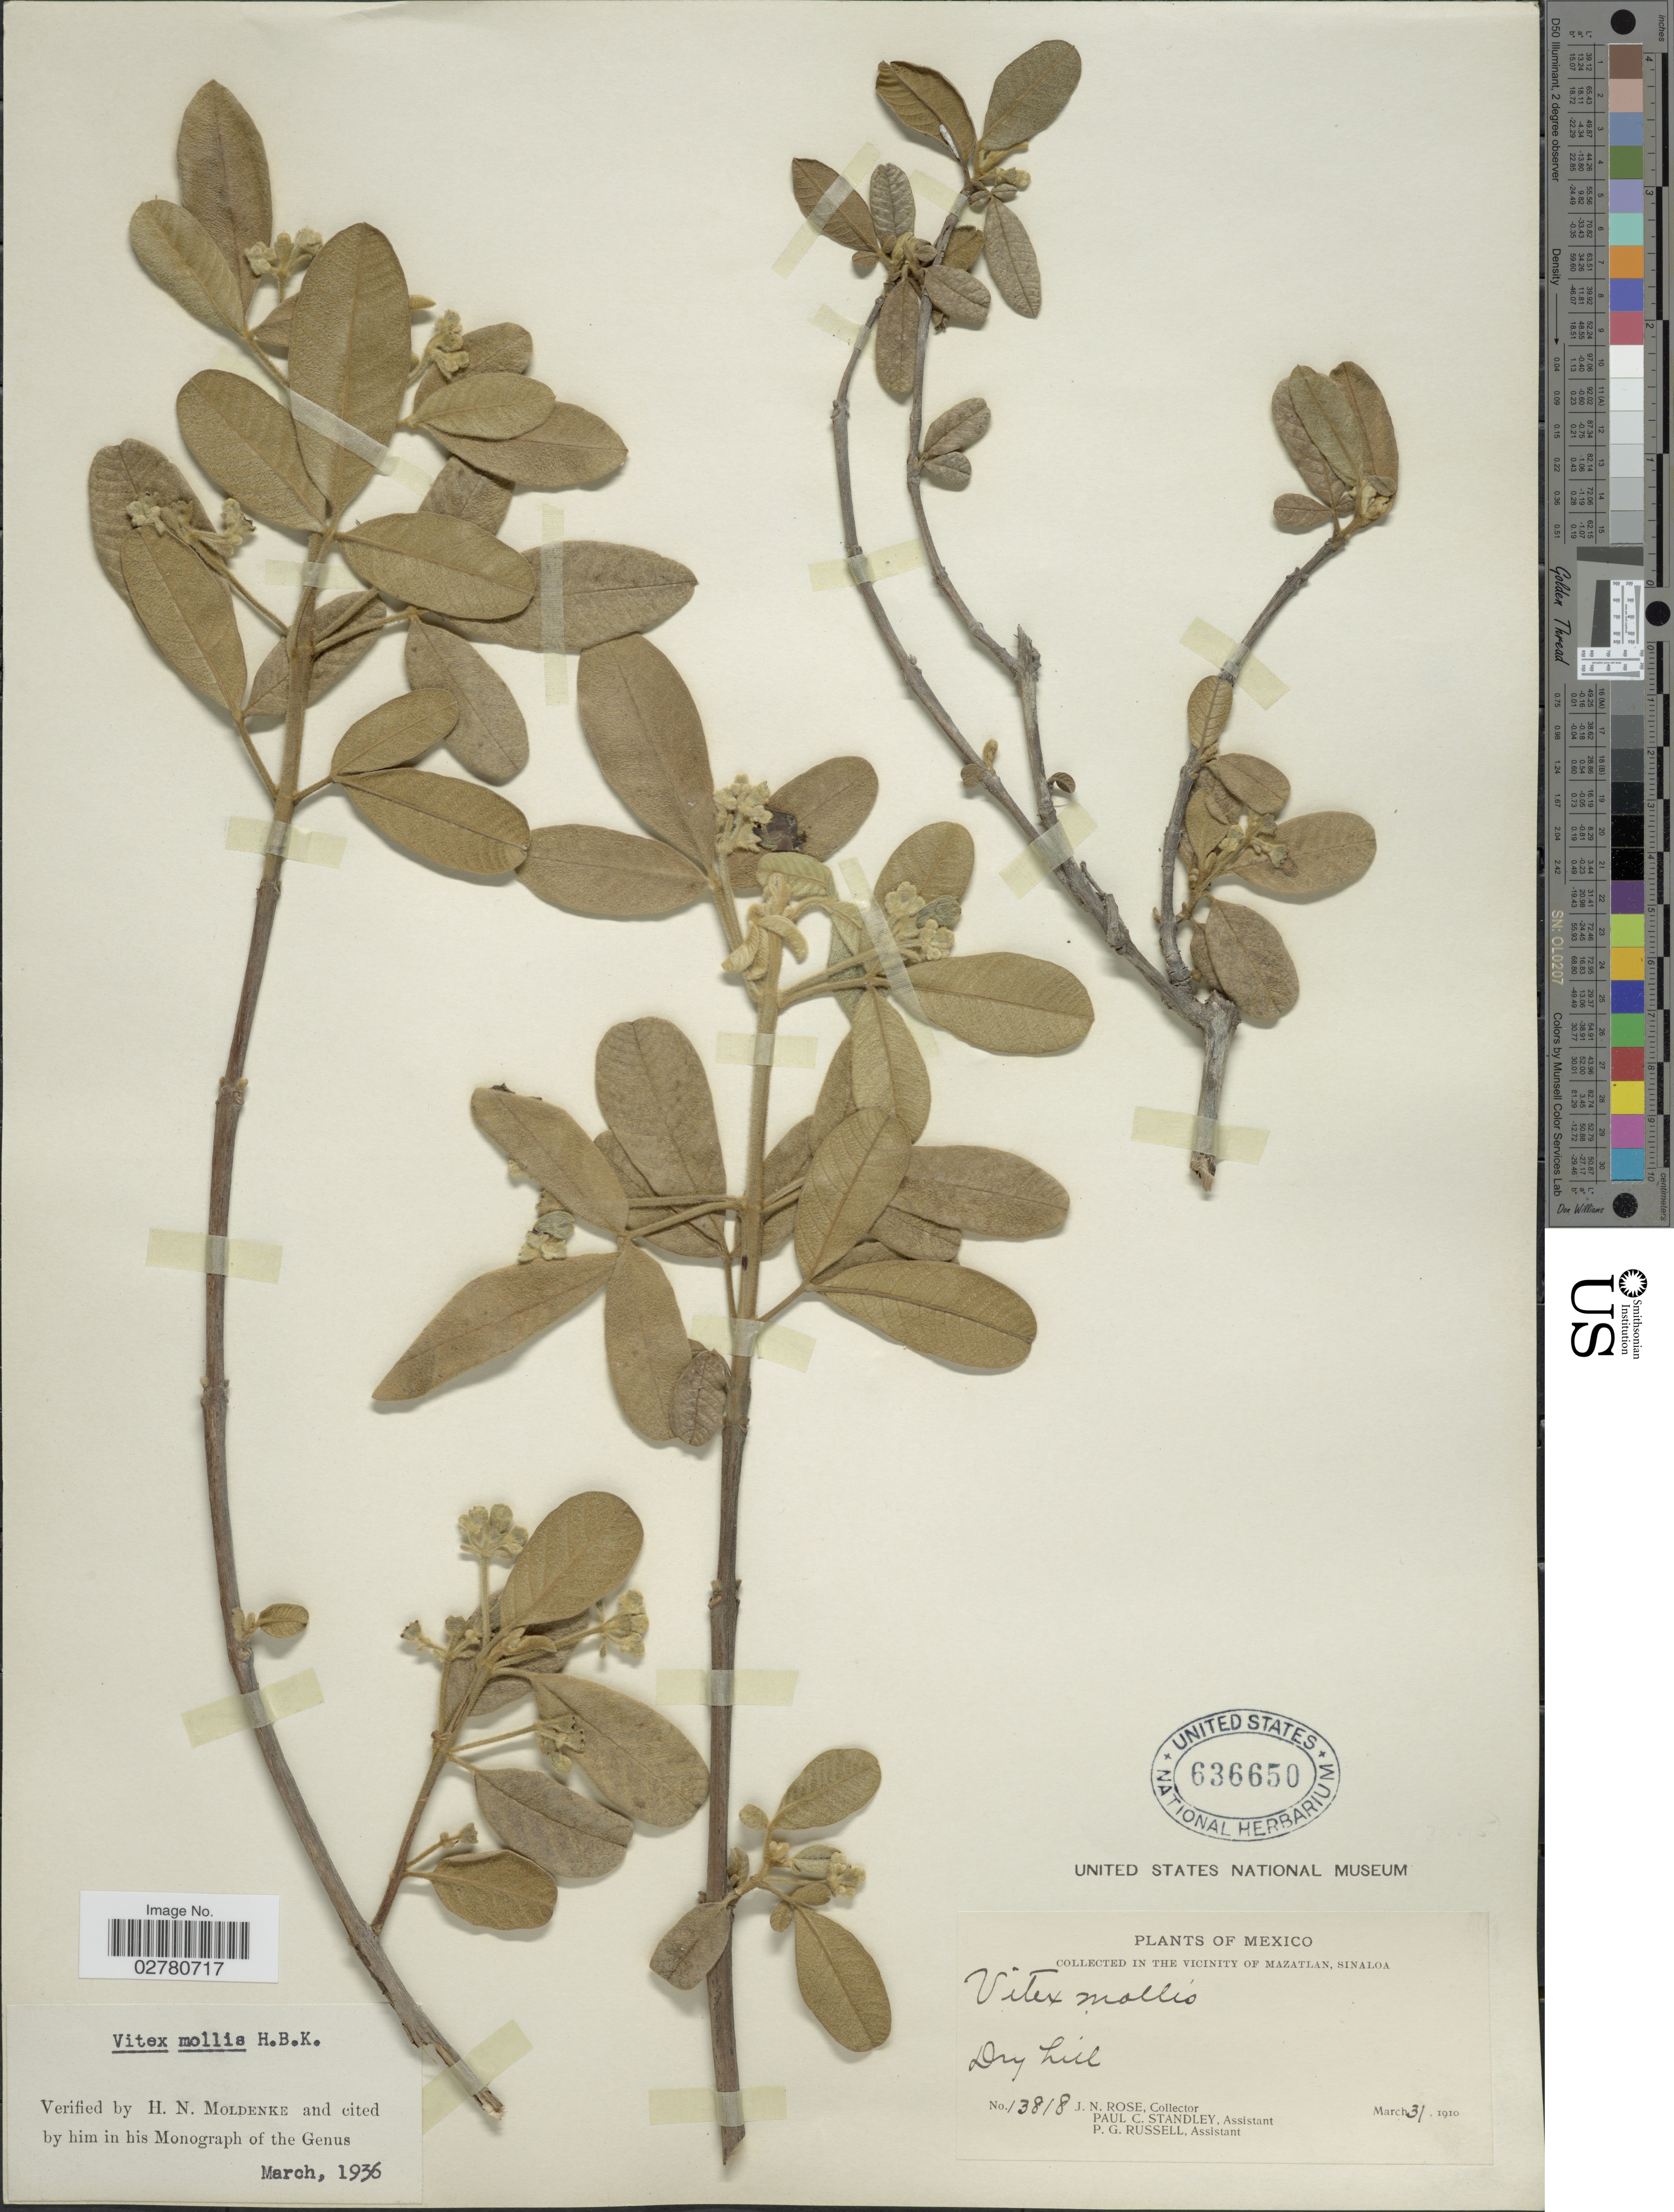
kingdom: Plantae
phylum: Tracheophyta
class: Magnoliopsida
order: Lamiales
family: Lamiaceae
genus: Vitex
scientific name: Vitex mollis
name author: Kunth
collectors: J. N. Rose, P. C. Standley & P. G. Russell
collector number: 13818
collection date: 1910-03-31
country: Mexico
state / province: Sinaloa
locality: In the vicinity of Mazatlan.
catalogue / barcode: US 636650